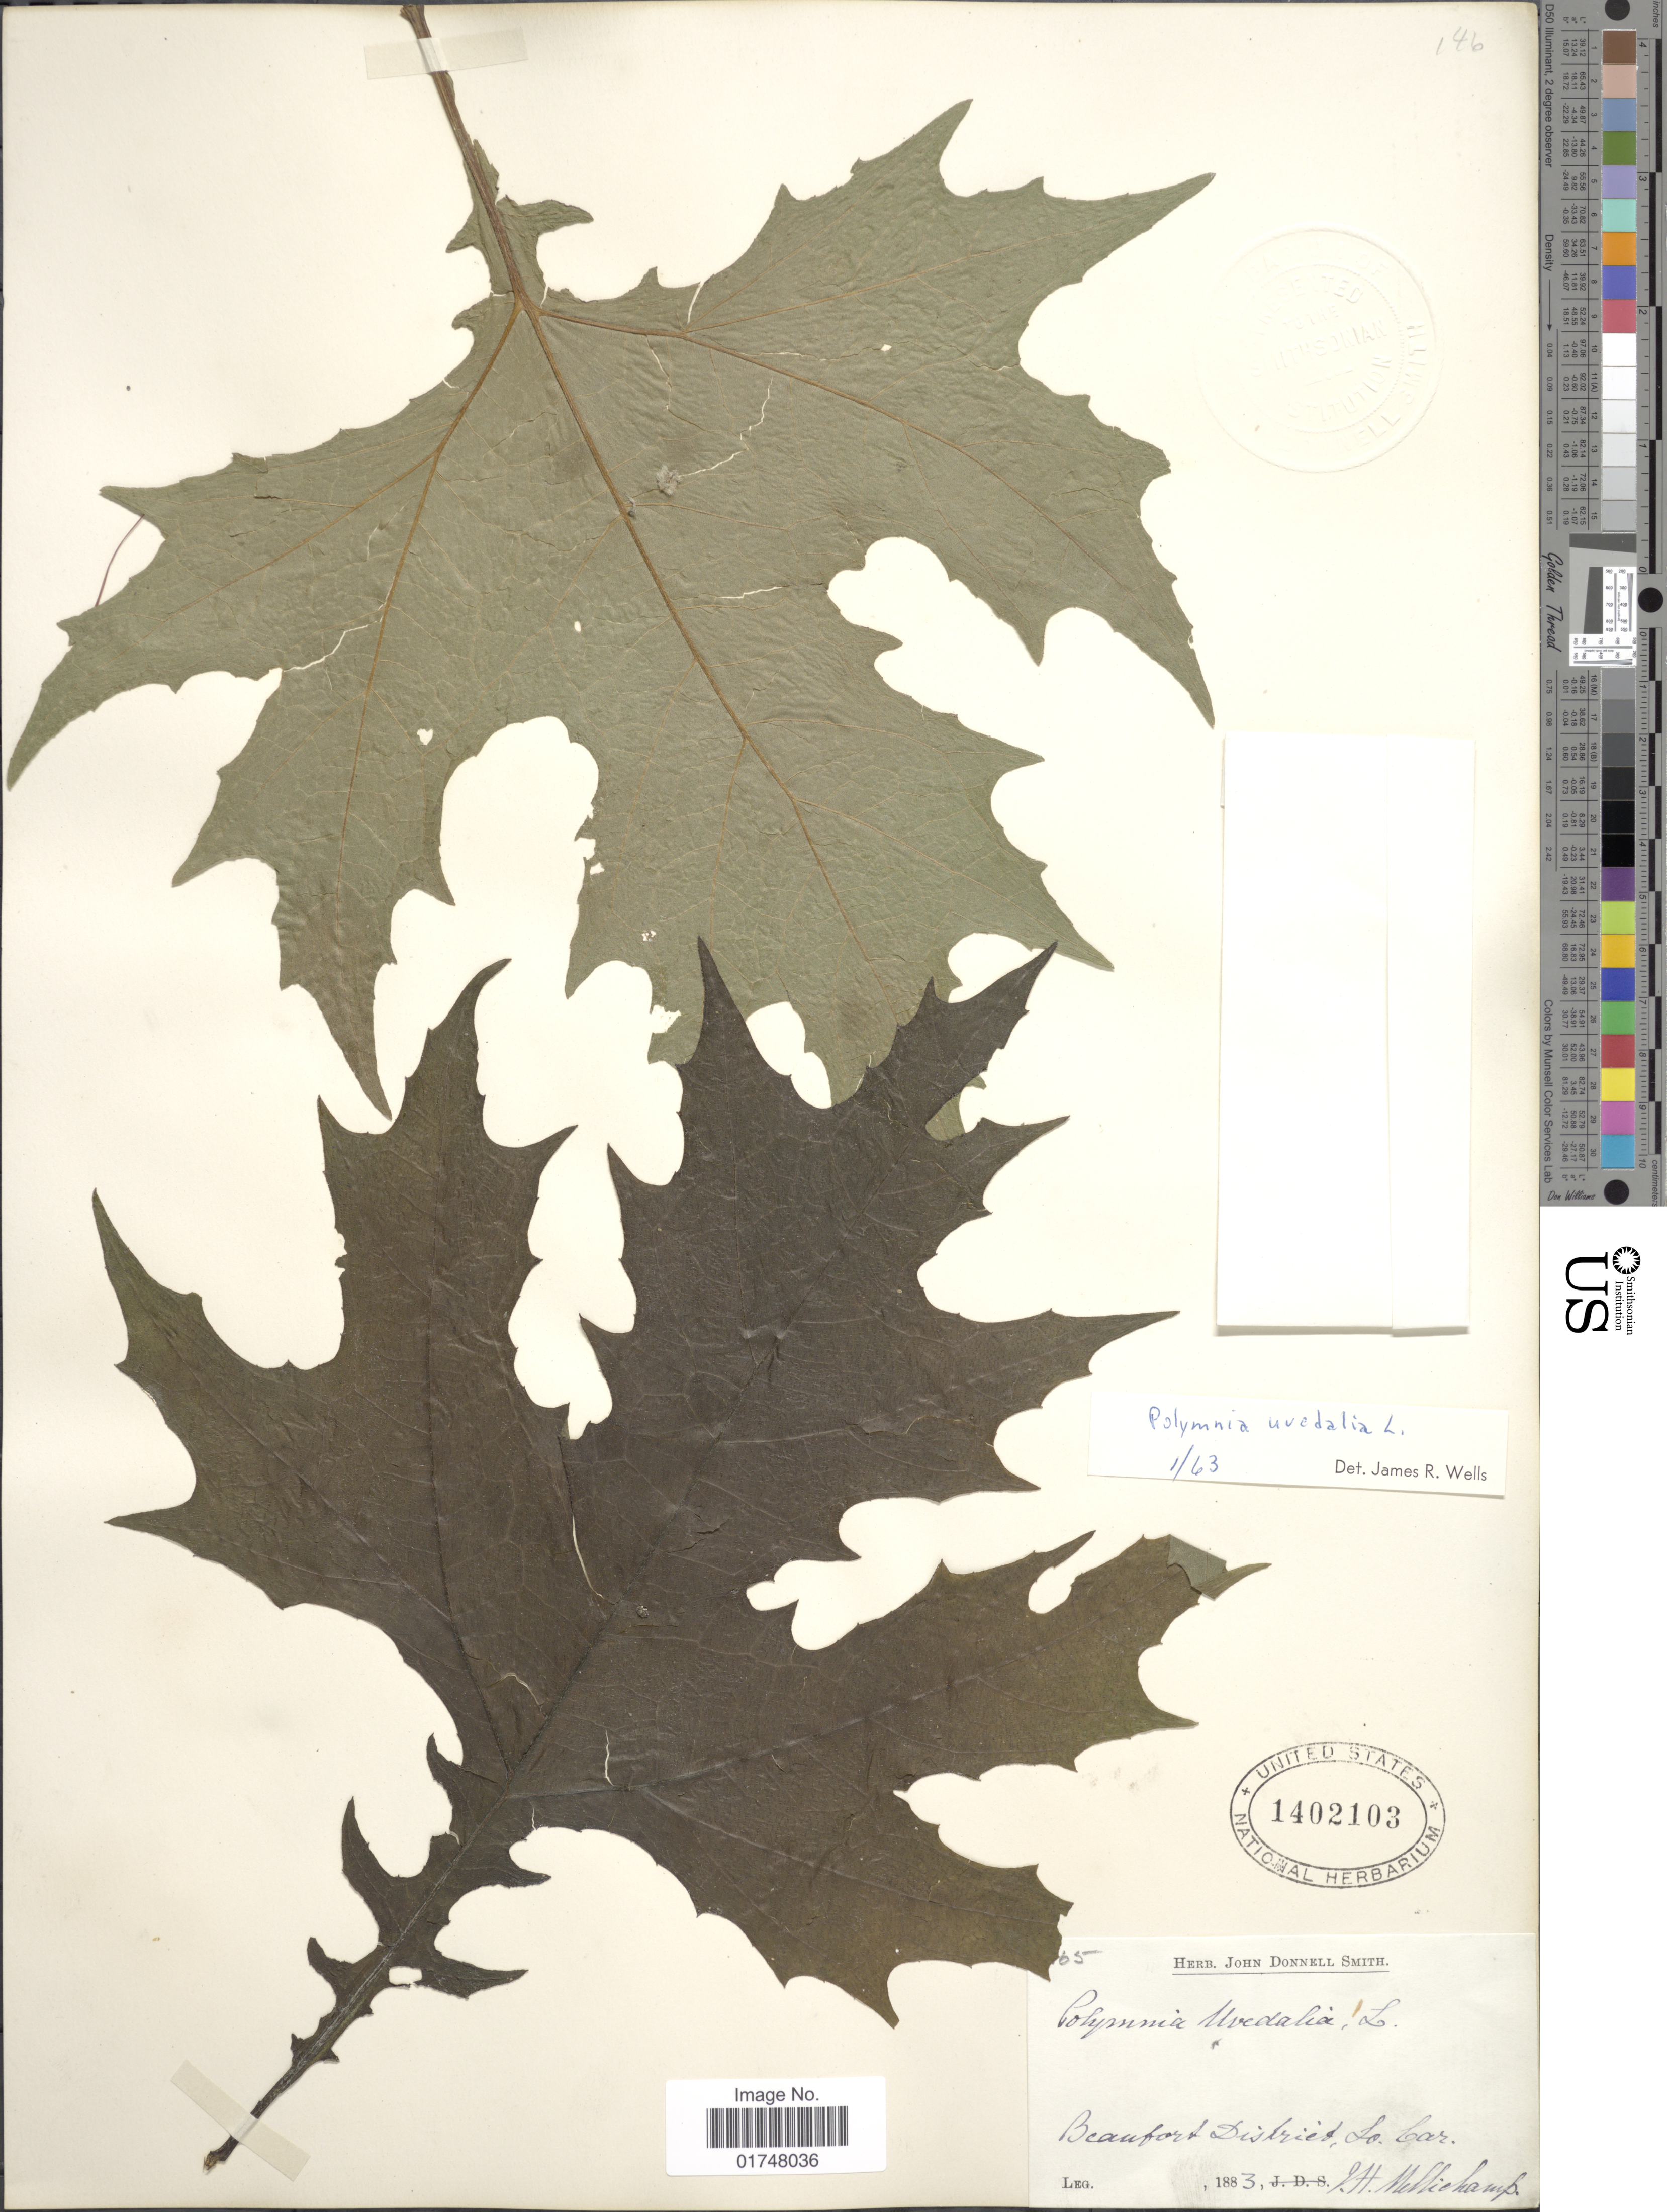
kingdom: Plantae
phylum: Tracheophyta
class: Magnoliopsida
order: Asterales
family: Asteraceae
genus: Smallanthus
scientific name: Smallanthus uvedalia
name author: (L.) Mack. ex Mack.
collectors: J. H. Mellichamp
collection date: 1883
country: United States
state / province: South Carolina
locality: Beaufort District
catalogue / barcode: US 1402103